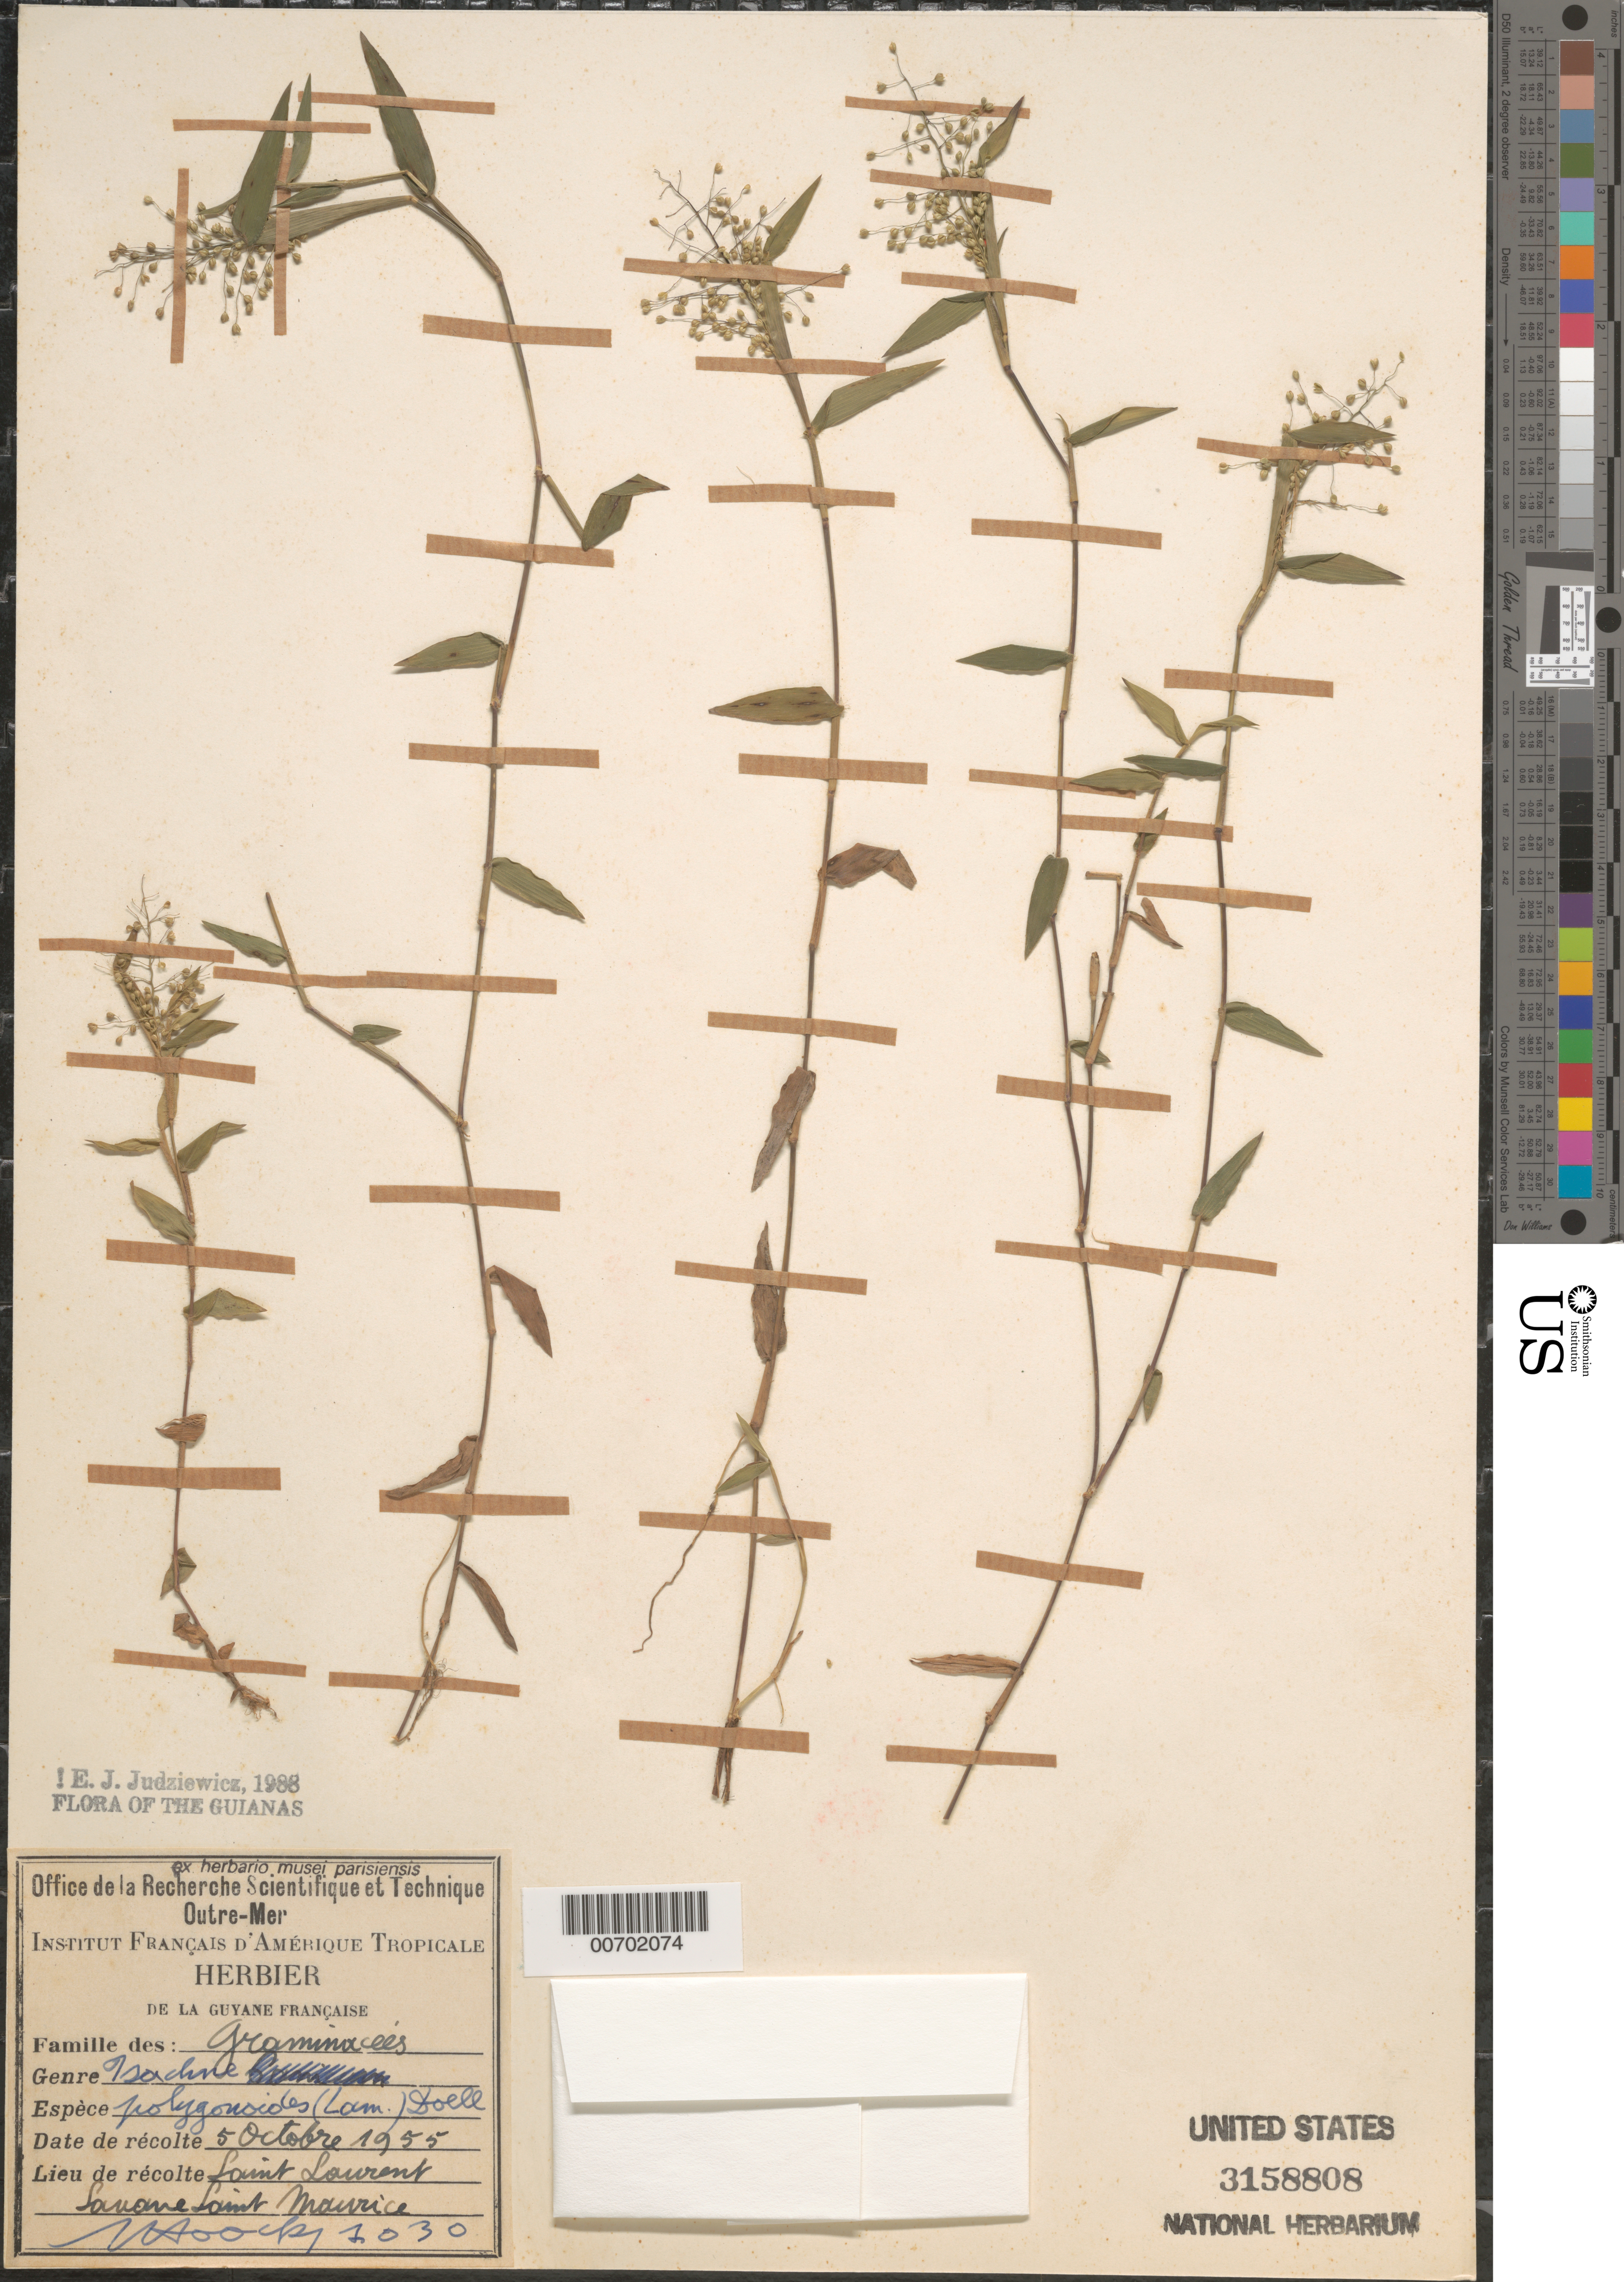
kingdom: Plantae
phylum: Tracheophyta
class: Liliopsida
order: Poales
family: Poaceae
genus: Isachne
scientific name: Isachne polygonoides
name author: (Lam.) Döll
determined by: Judziewicz, E. J.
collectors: J. Hoock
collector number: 1030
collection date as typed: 5-Oct-55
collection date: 1955-10-05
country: French Guiana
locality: Saint Laurent, Savane Saint Maurice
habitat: Savanna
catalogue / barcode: US 3158808